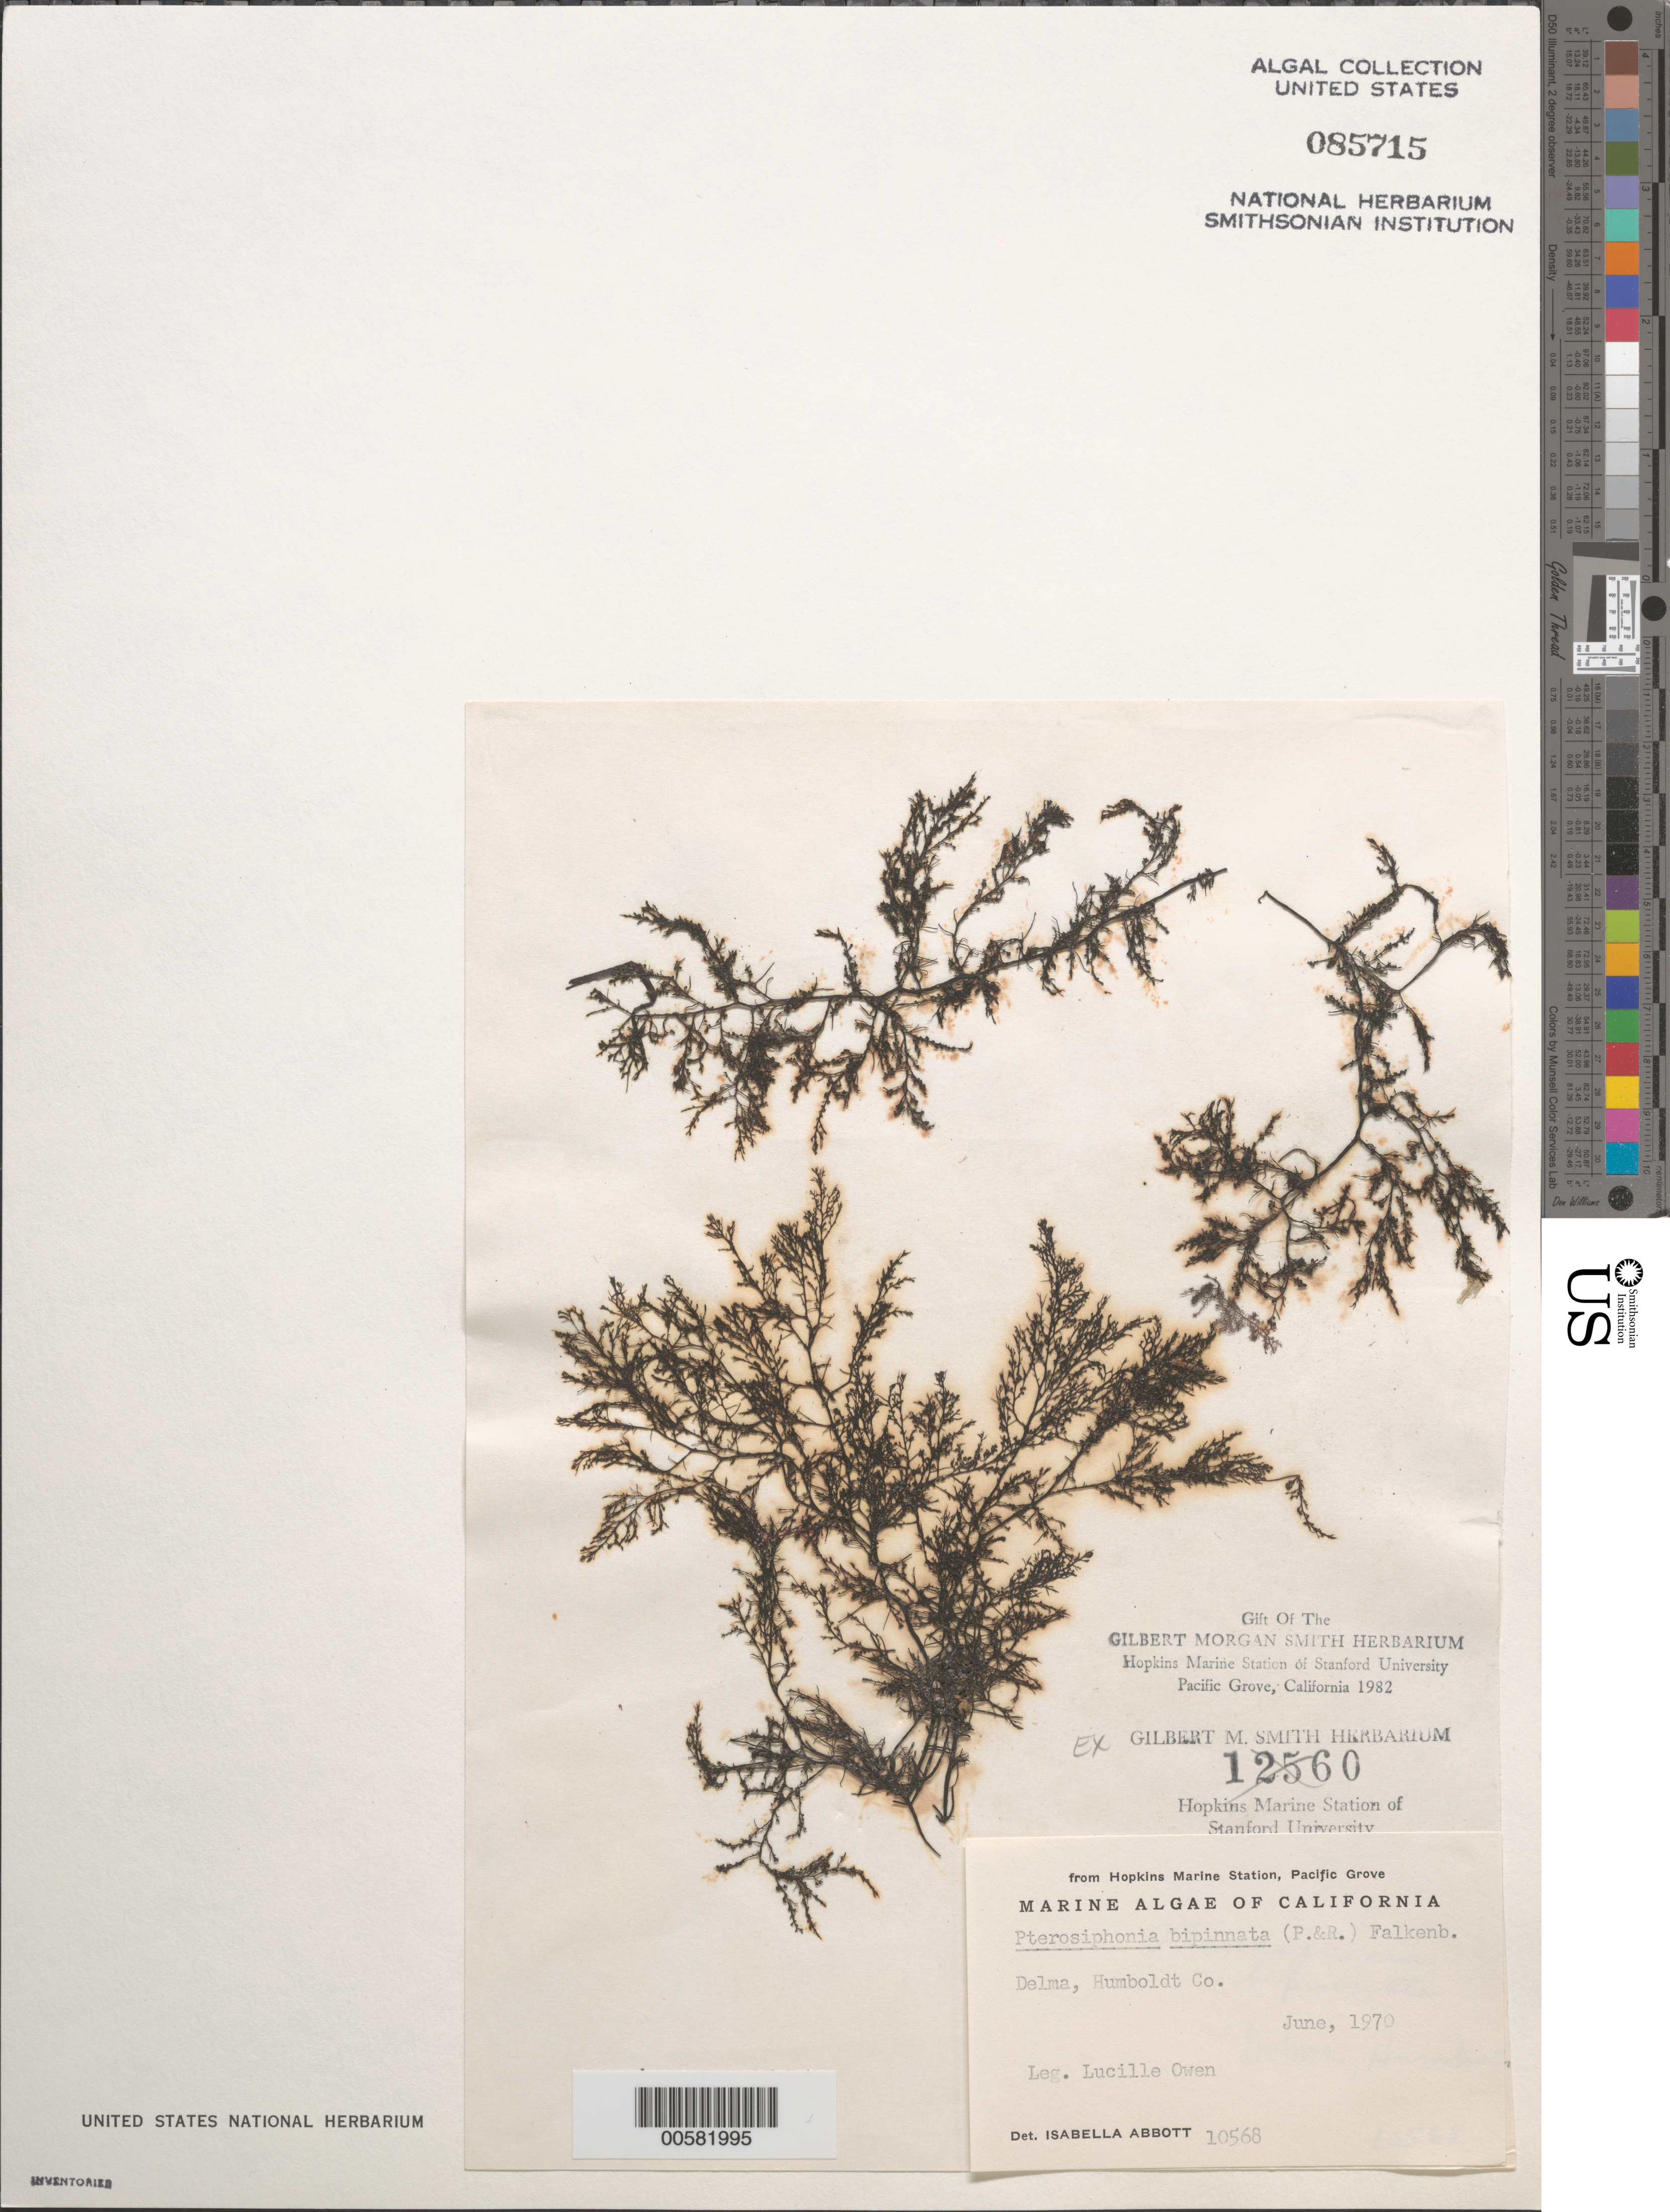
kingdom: Plantae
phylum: Rhodophyta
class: Florideophyceae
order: Ceramiales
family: Rhodomelaceae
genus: Savoiea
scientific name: Savoiea bipinnata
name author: (Postels & Rupr.) M.J. Wynne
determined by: Algae name updating Project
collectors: L. Owen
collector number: IAA 10568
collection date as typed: Jun 1970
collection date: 1970-06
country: United States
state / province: California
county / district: Humboldt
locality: Delma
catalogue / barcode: US 85715